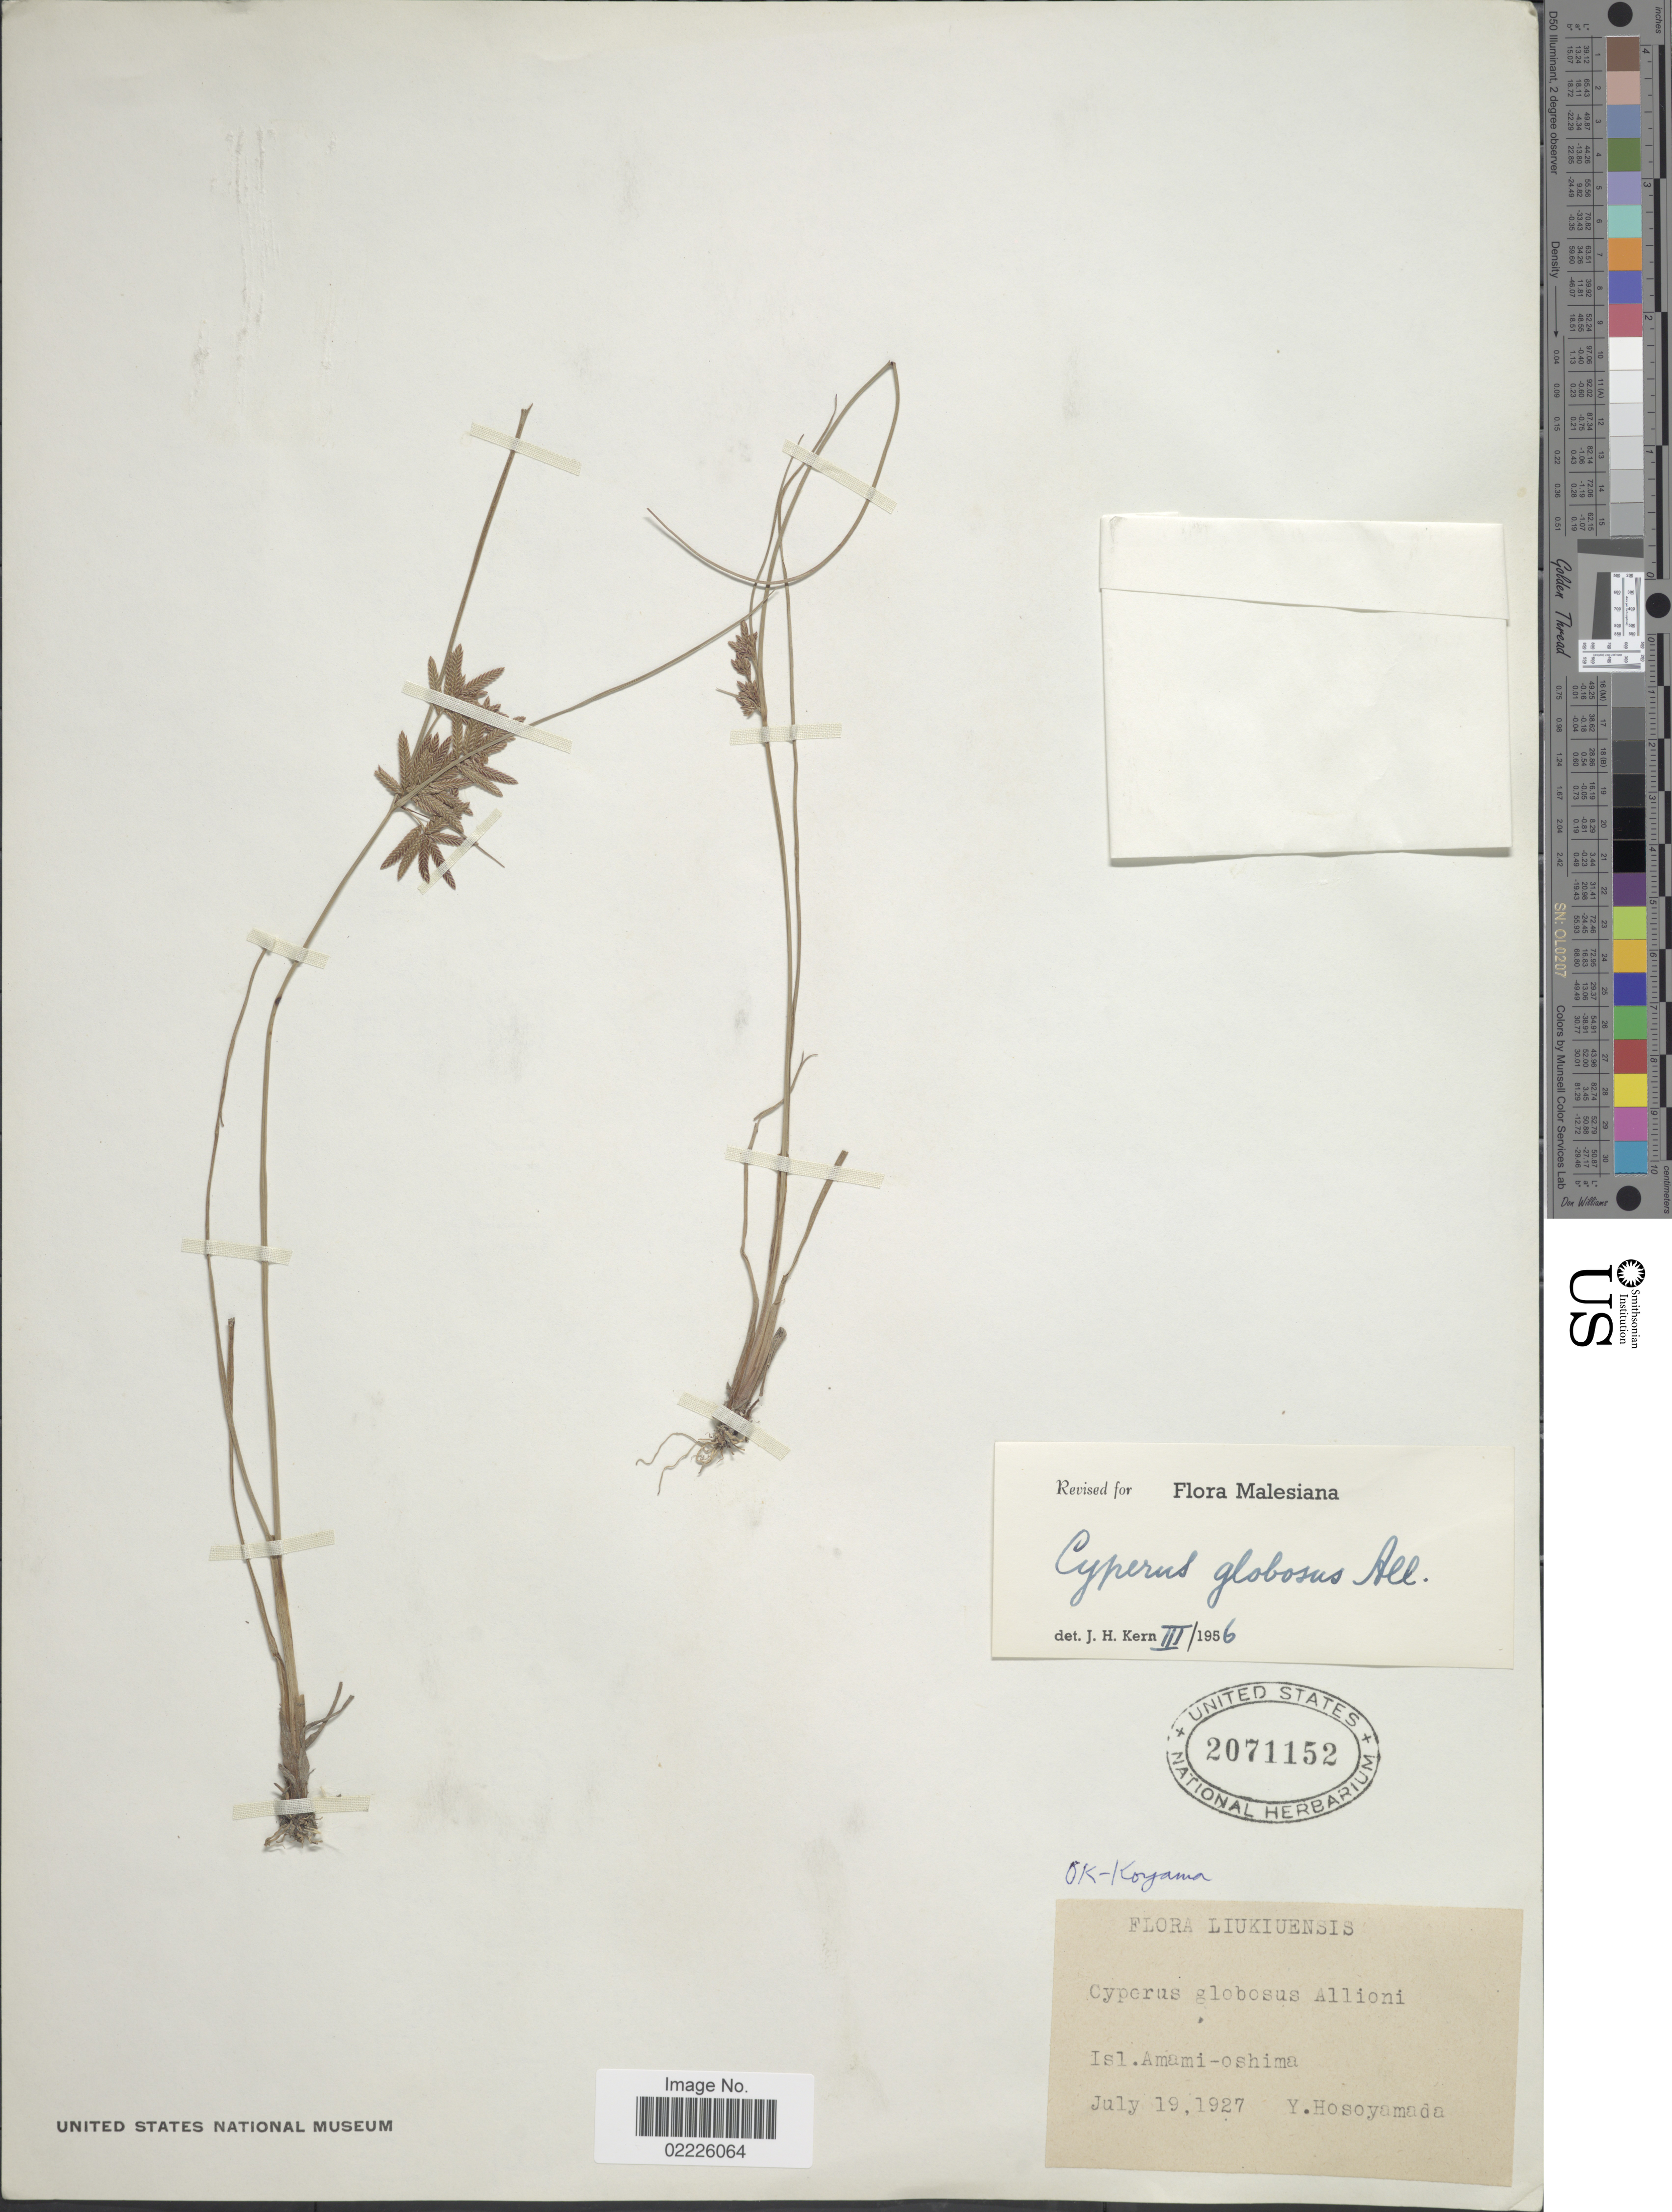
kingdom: Plantae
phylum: Tracheophyta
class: Liliopsida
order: Poales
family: Cyperaceae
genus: Cyperus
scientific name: Cyperus flavidus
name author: Retz.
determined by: Strong, Mark T., (BOT), Smithsonian Institution - National Museum of Natural History (UNITED STATES)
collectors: Y. Hosoyamada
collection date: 1927-07-19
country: Japan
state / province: Okinawa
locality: Liukiuensis, Ils. Amami-oshima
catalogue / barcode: US 2071152